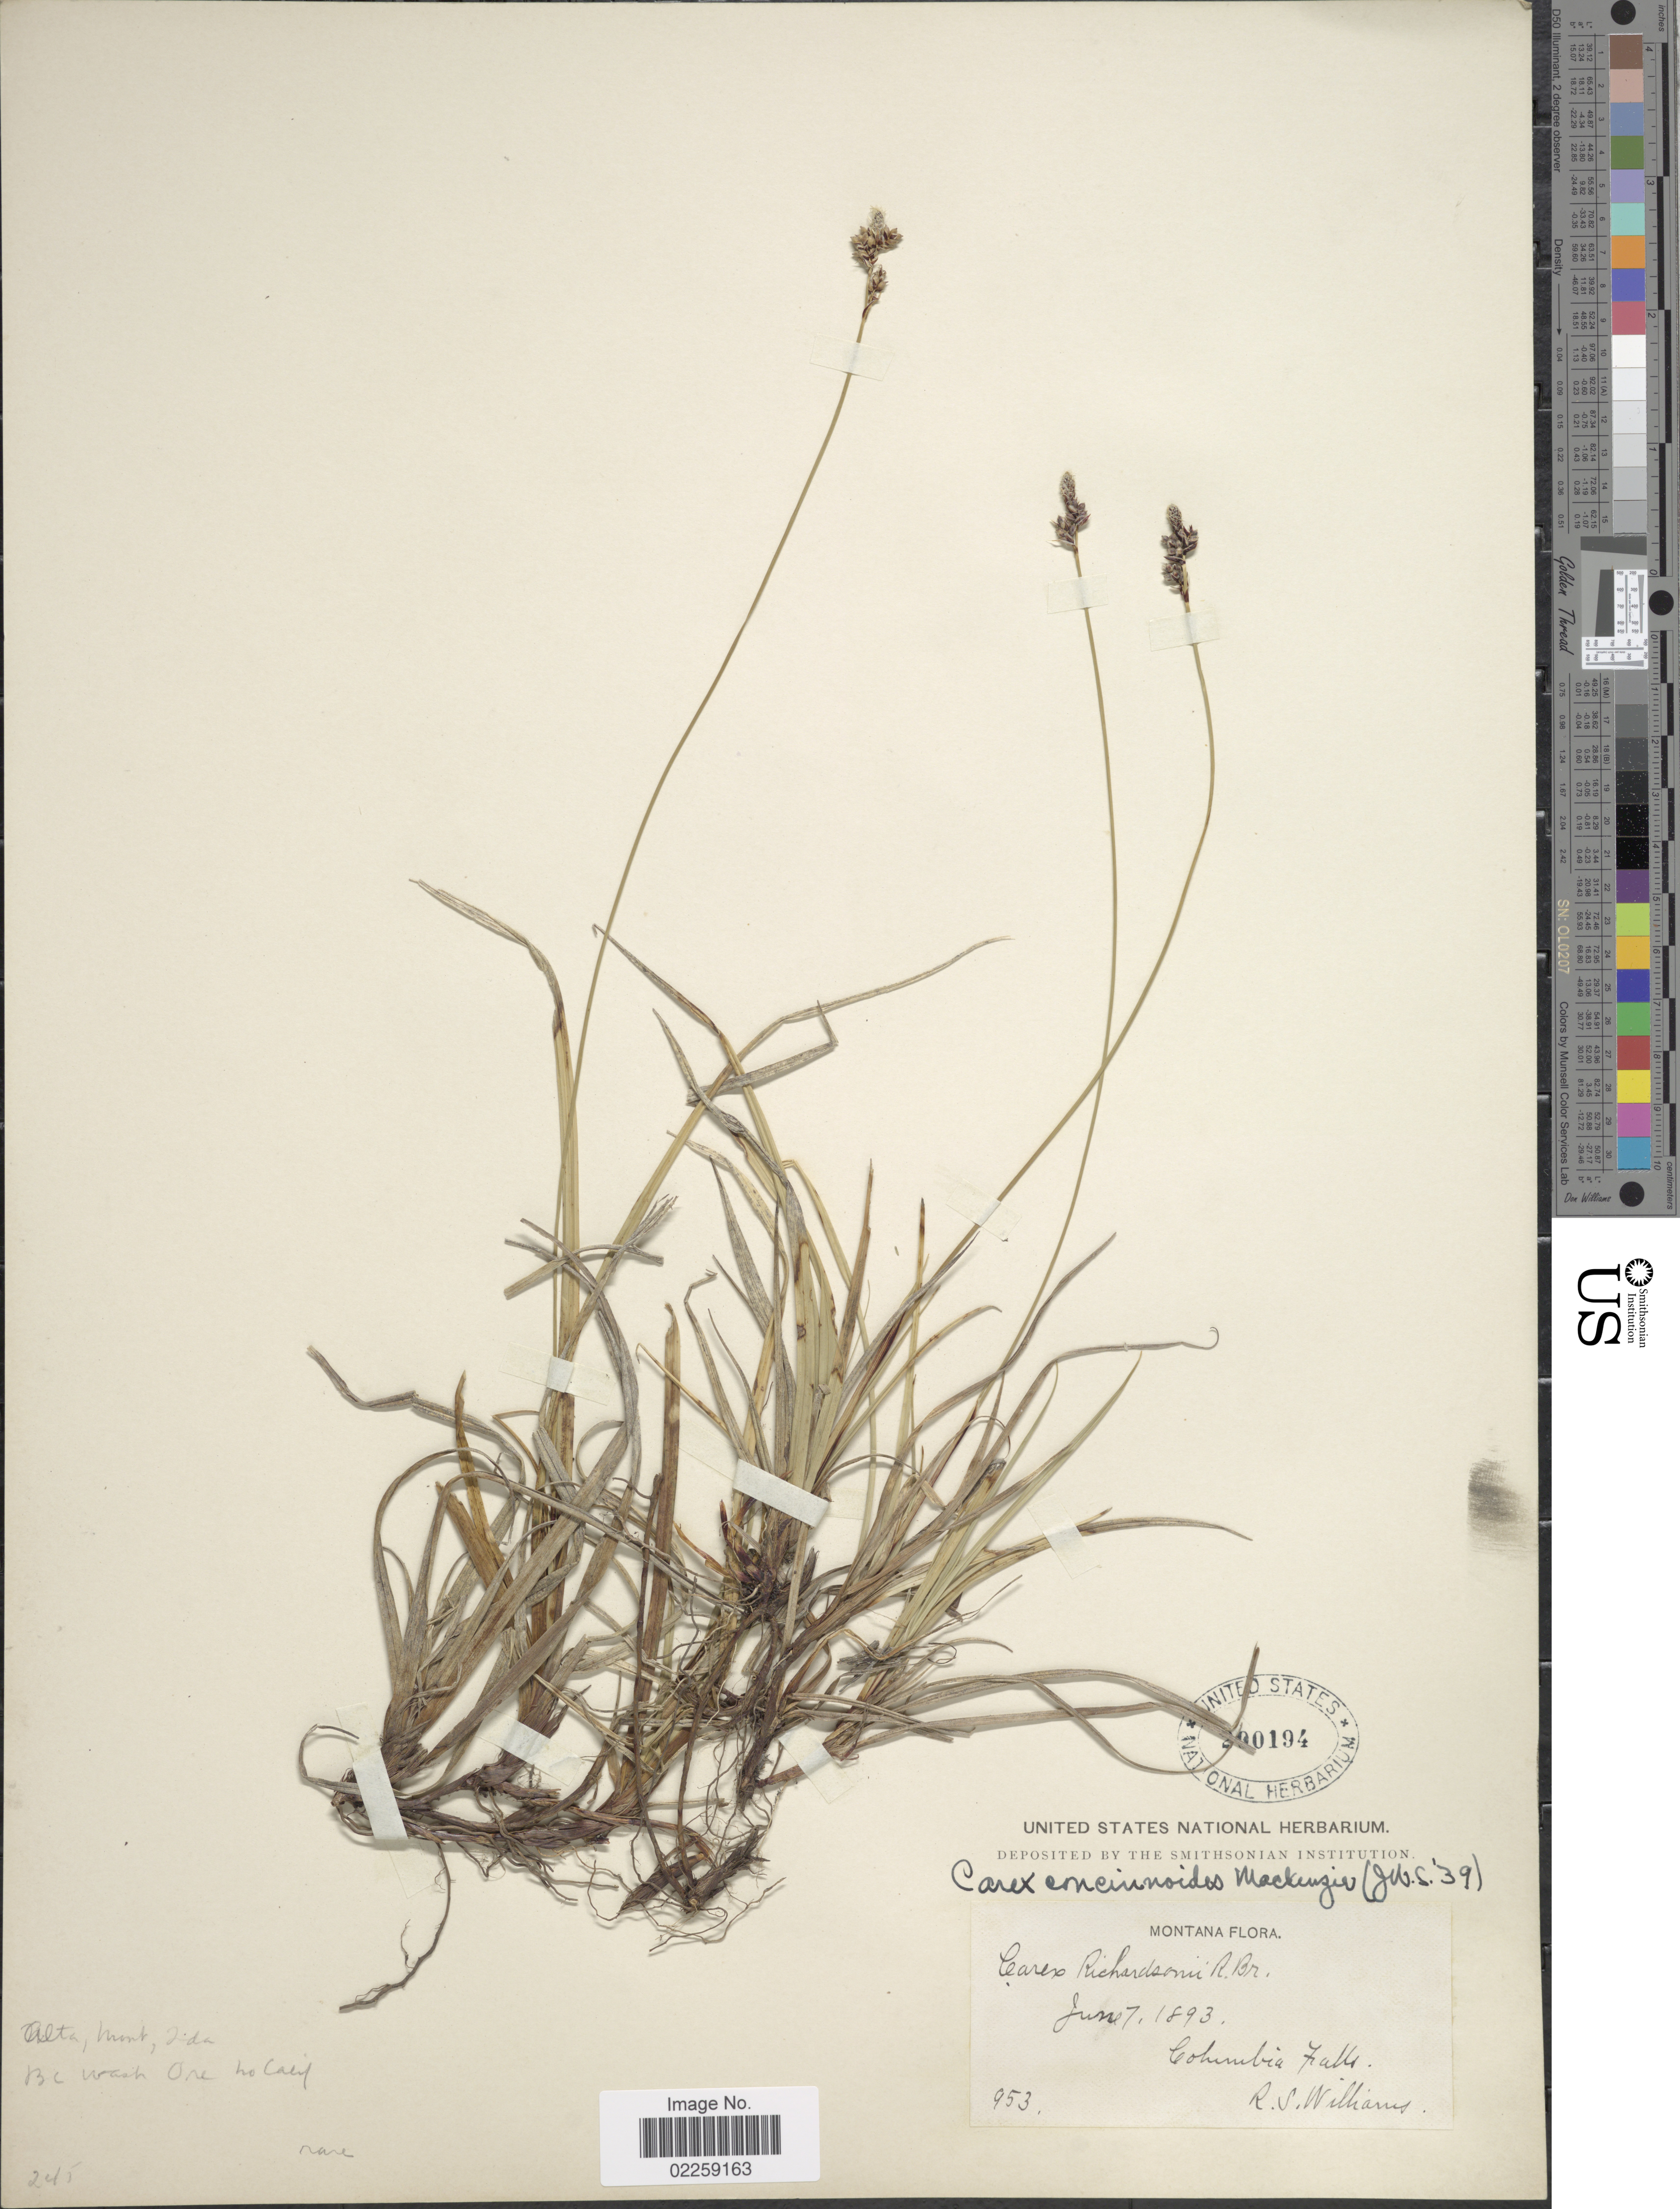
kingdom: Plantae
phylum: Tracheophyta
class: Liliopsida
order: Poales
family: Cyperaceae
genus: Carex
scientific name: Carex concinnoides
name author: Mack.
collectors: R. S. Williams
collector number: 953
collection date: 1893-06-07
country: United States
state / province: Montana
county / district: Flathead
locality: Columbia Falls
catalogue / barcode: US 200194